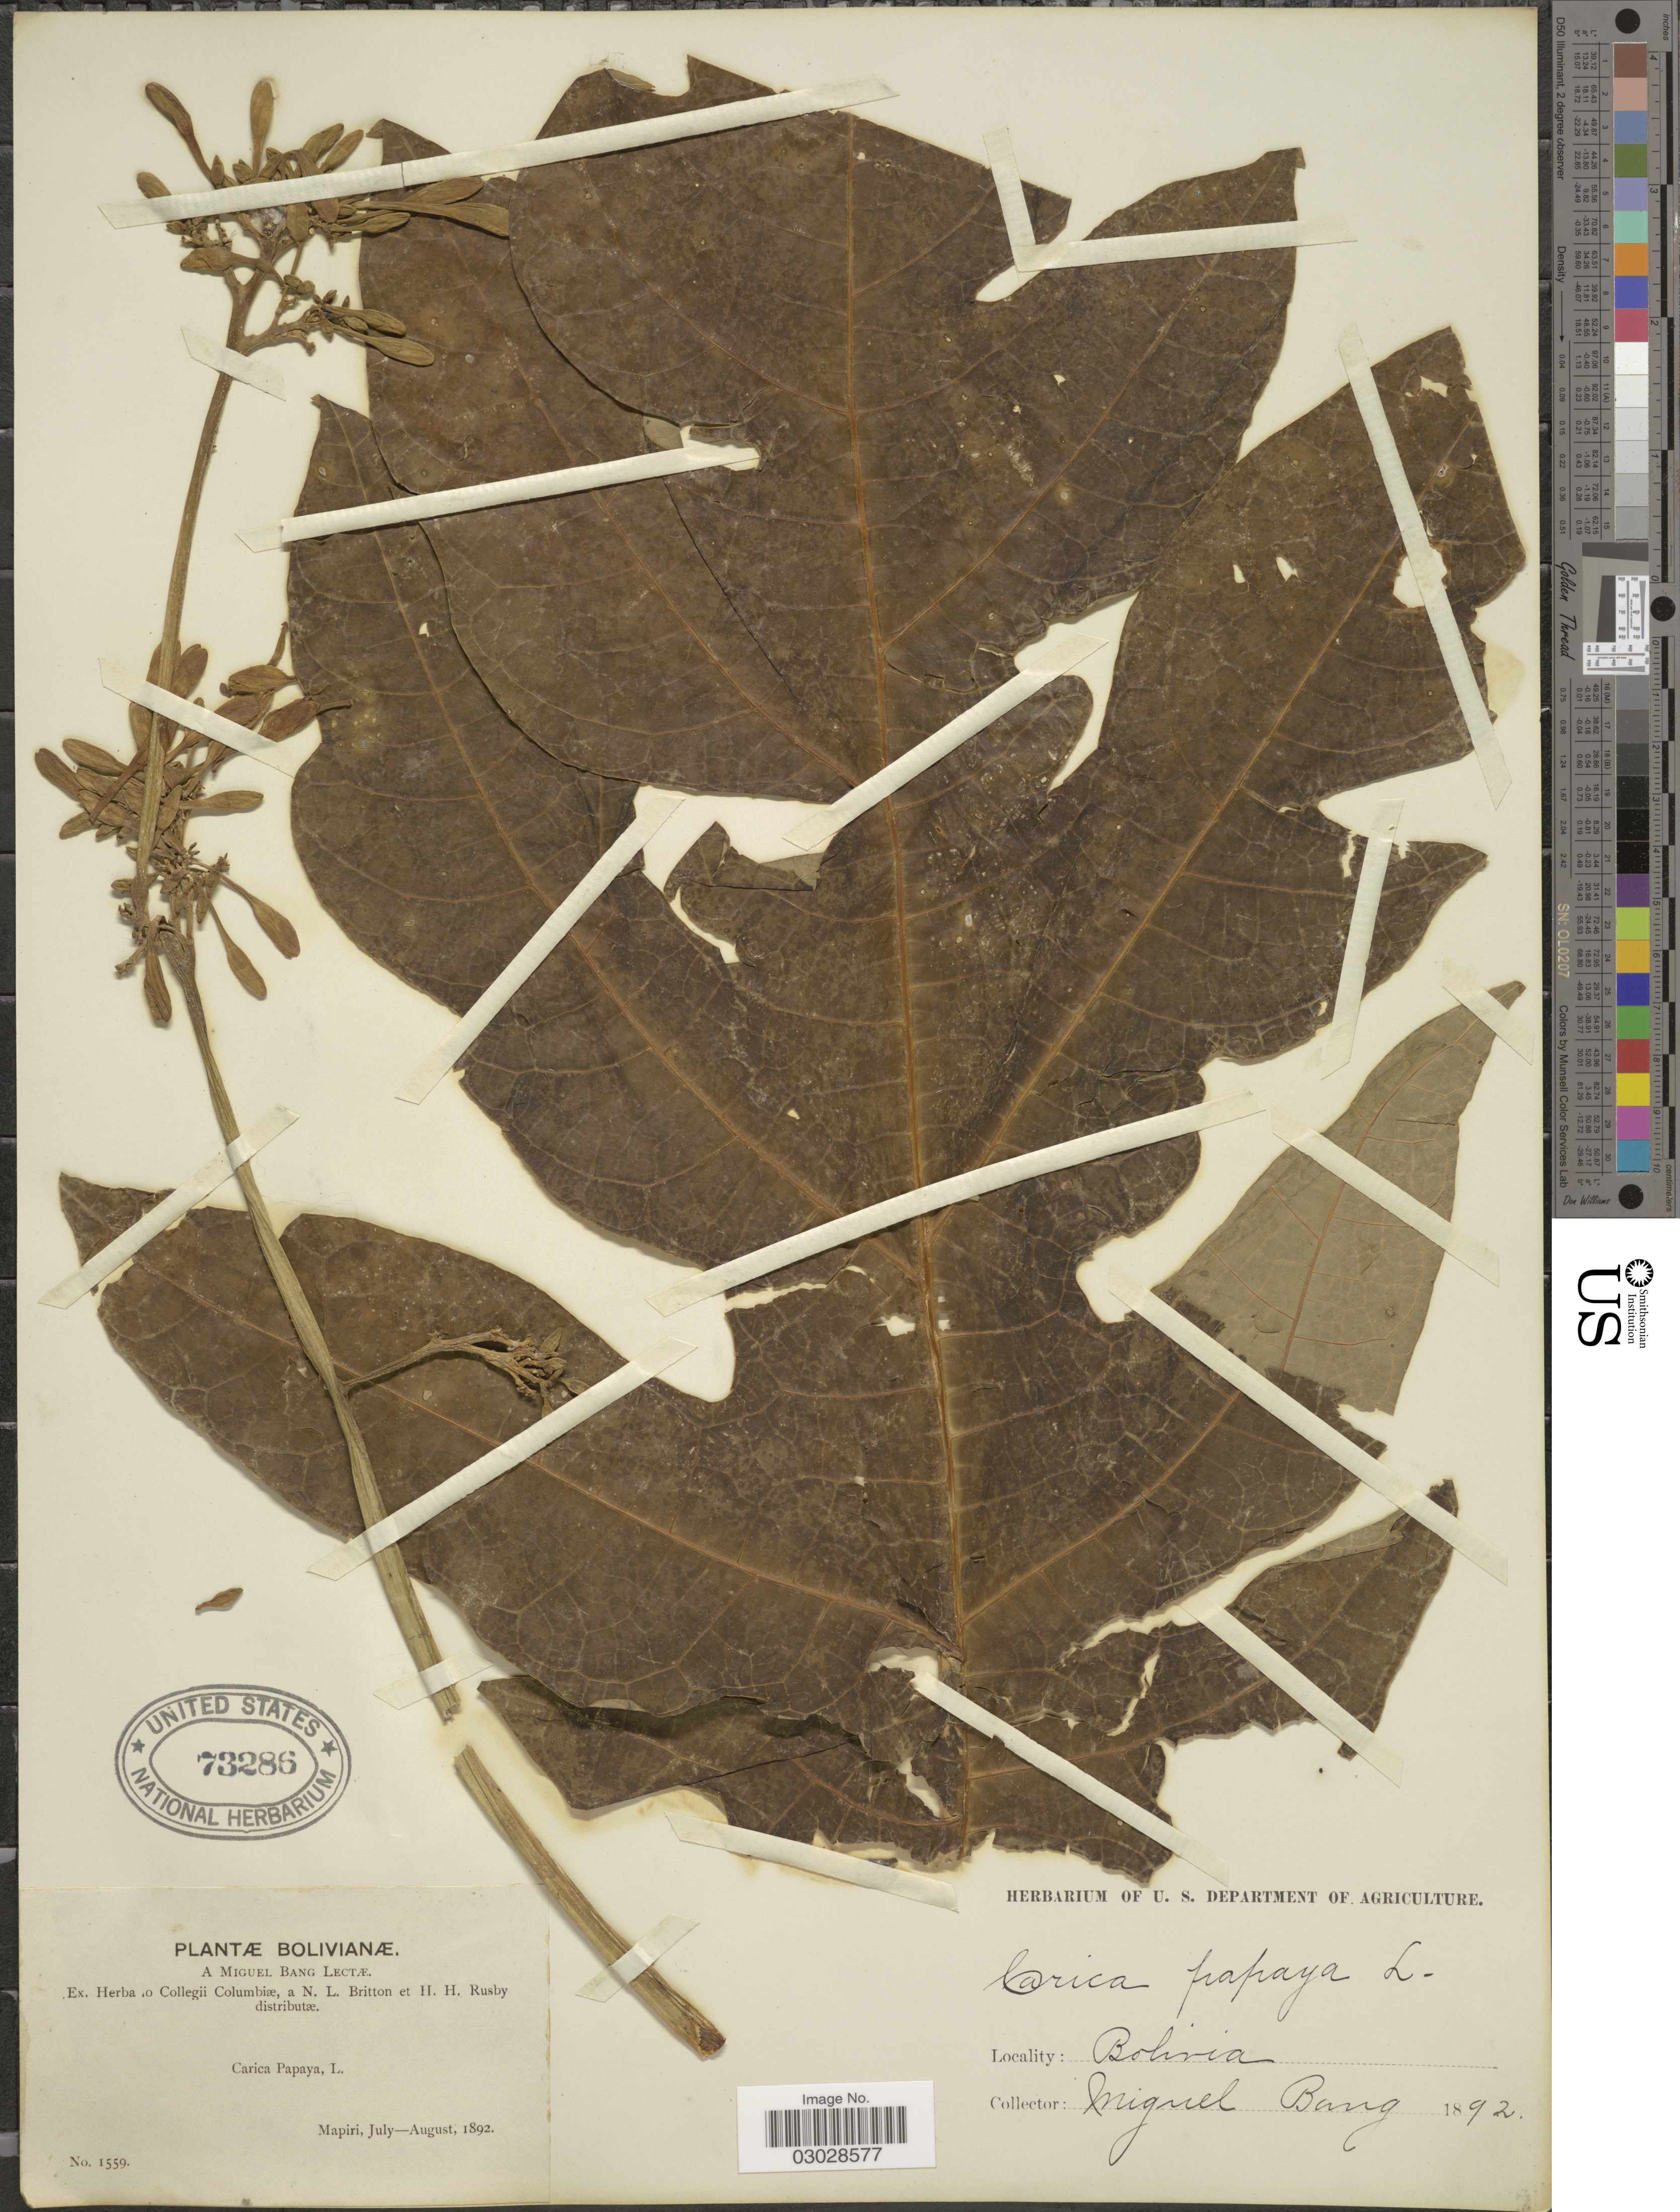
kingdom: Plantae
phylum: Tracheophyta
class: Magnoliopsida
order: Brassicales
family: Caricaceae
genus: Carica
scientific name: Carica papaya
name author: L.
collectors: M. Bang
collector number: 1559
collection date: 1892-07/1892-08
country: Bolivia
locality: Mapiri.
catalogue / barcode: US 73286